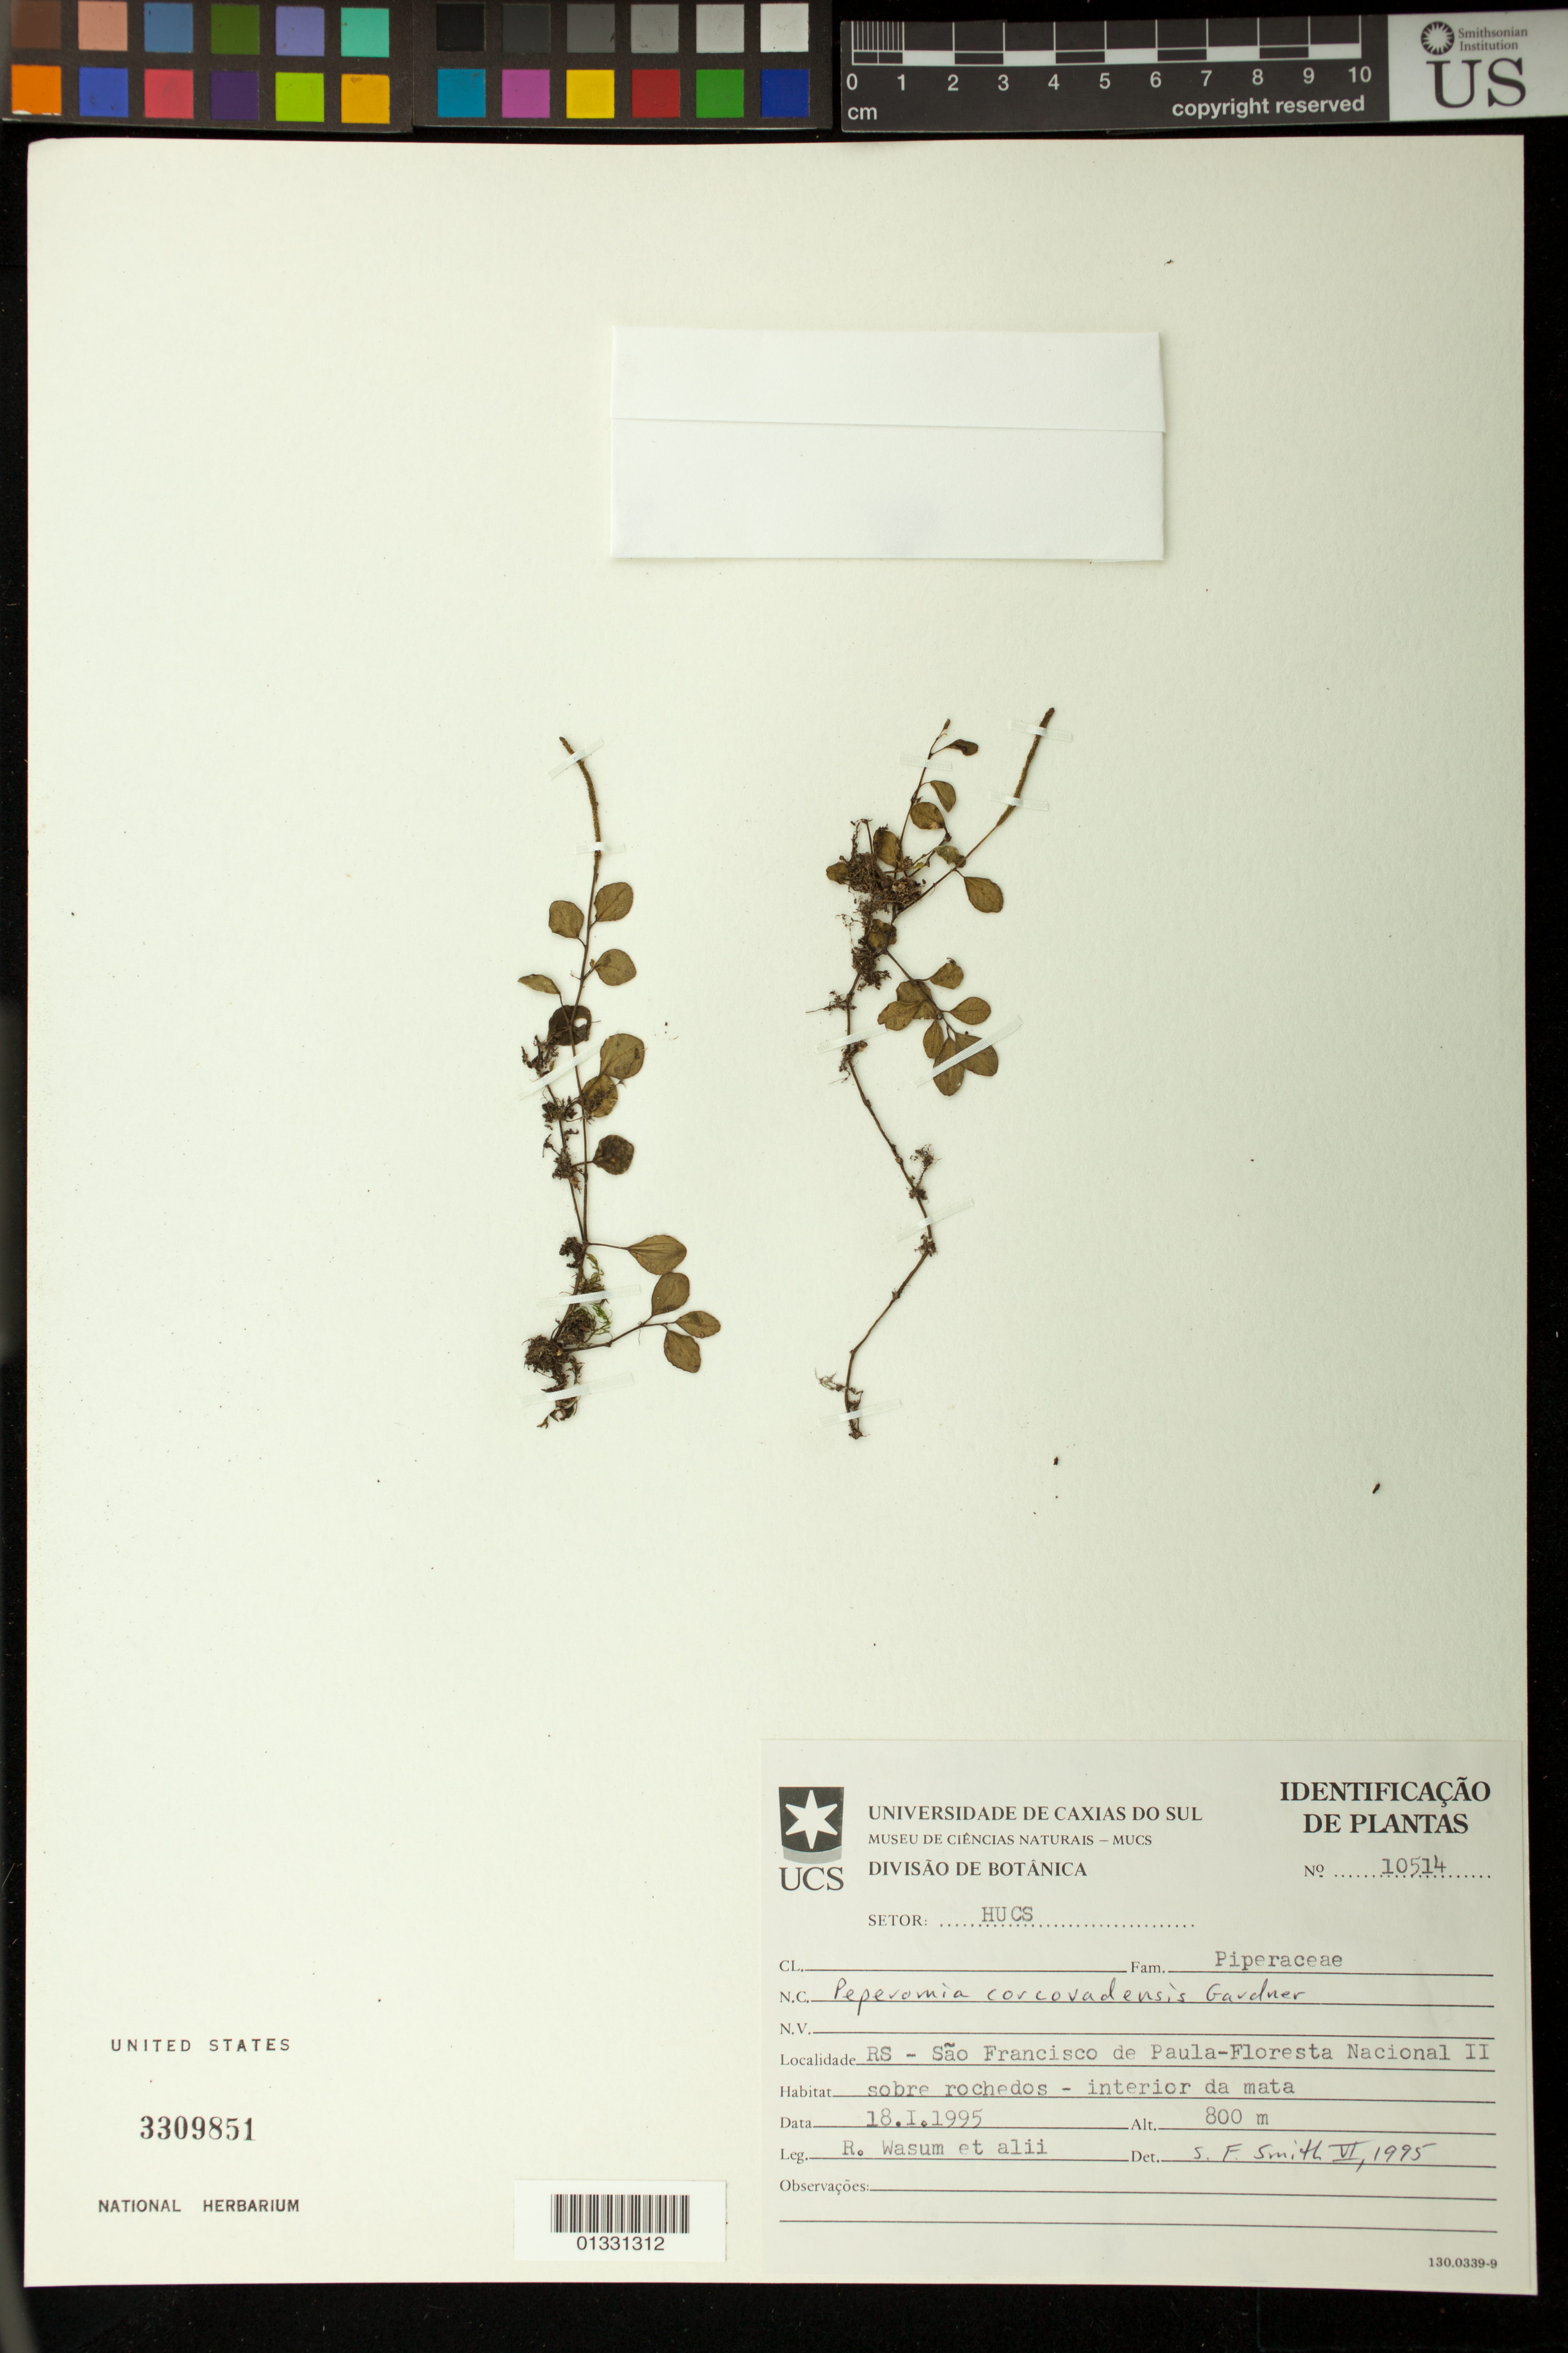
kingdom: Plantae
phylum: Tracheophyta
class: Magnoliopsida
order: Piperales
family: Piperaceae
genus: Peperomia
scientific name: Peperomia corcovadensis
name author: Gardner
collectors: R. Wasum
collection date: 1995-01-18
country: Brazil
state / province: Rio Grande do Sul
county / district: São Francisco de Paula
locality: Floresta Nacional II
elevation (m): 800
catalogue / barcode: US 3309851